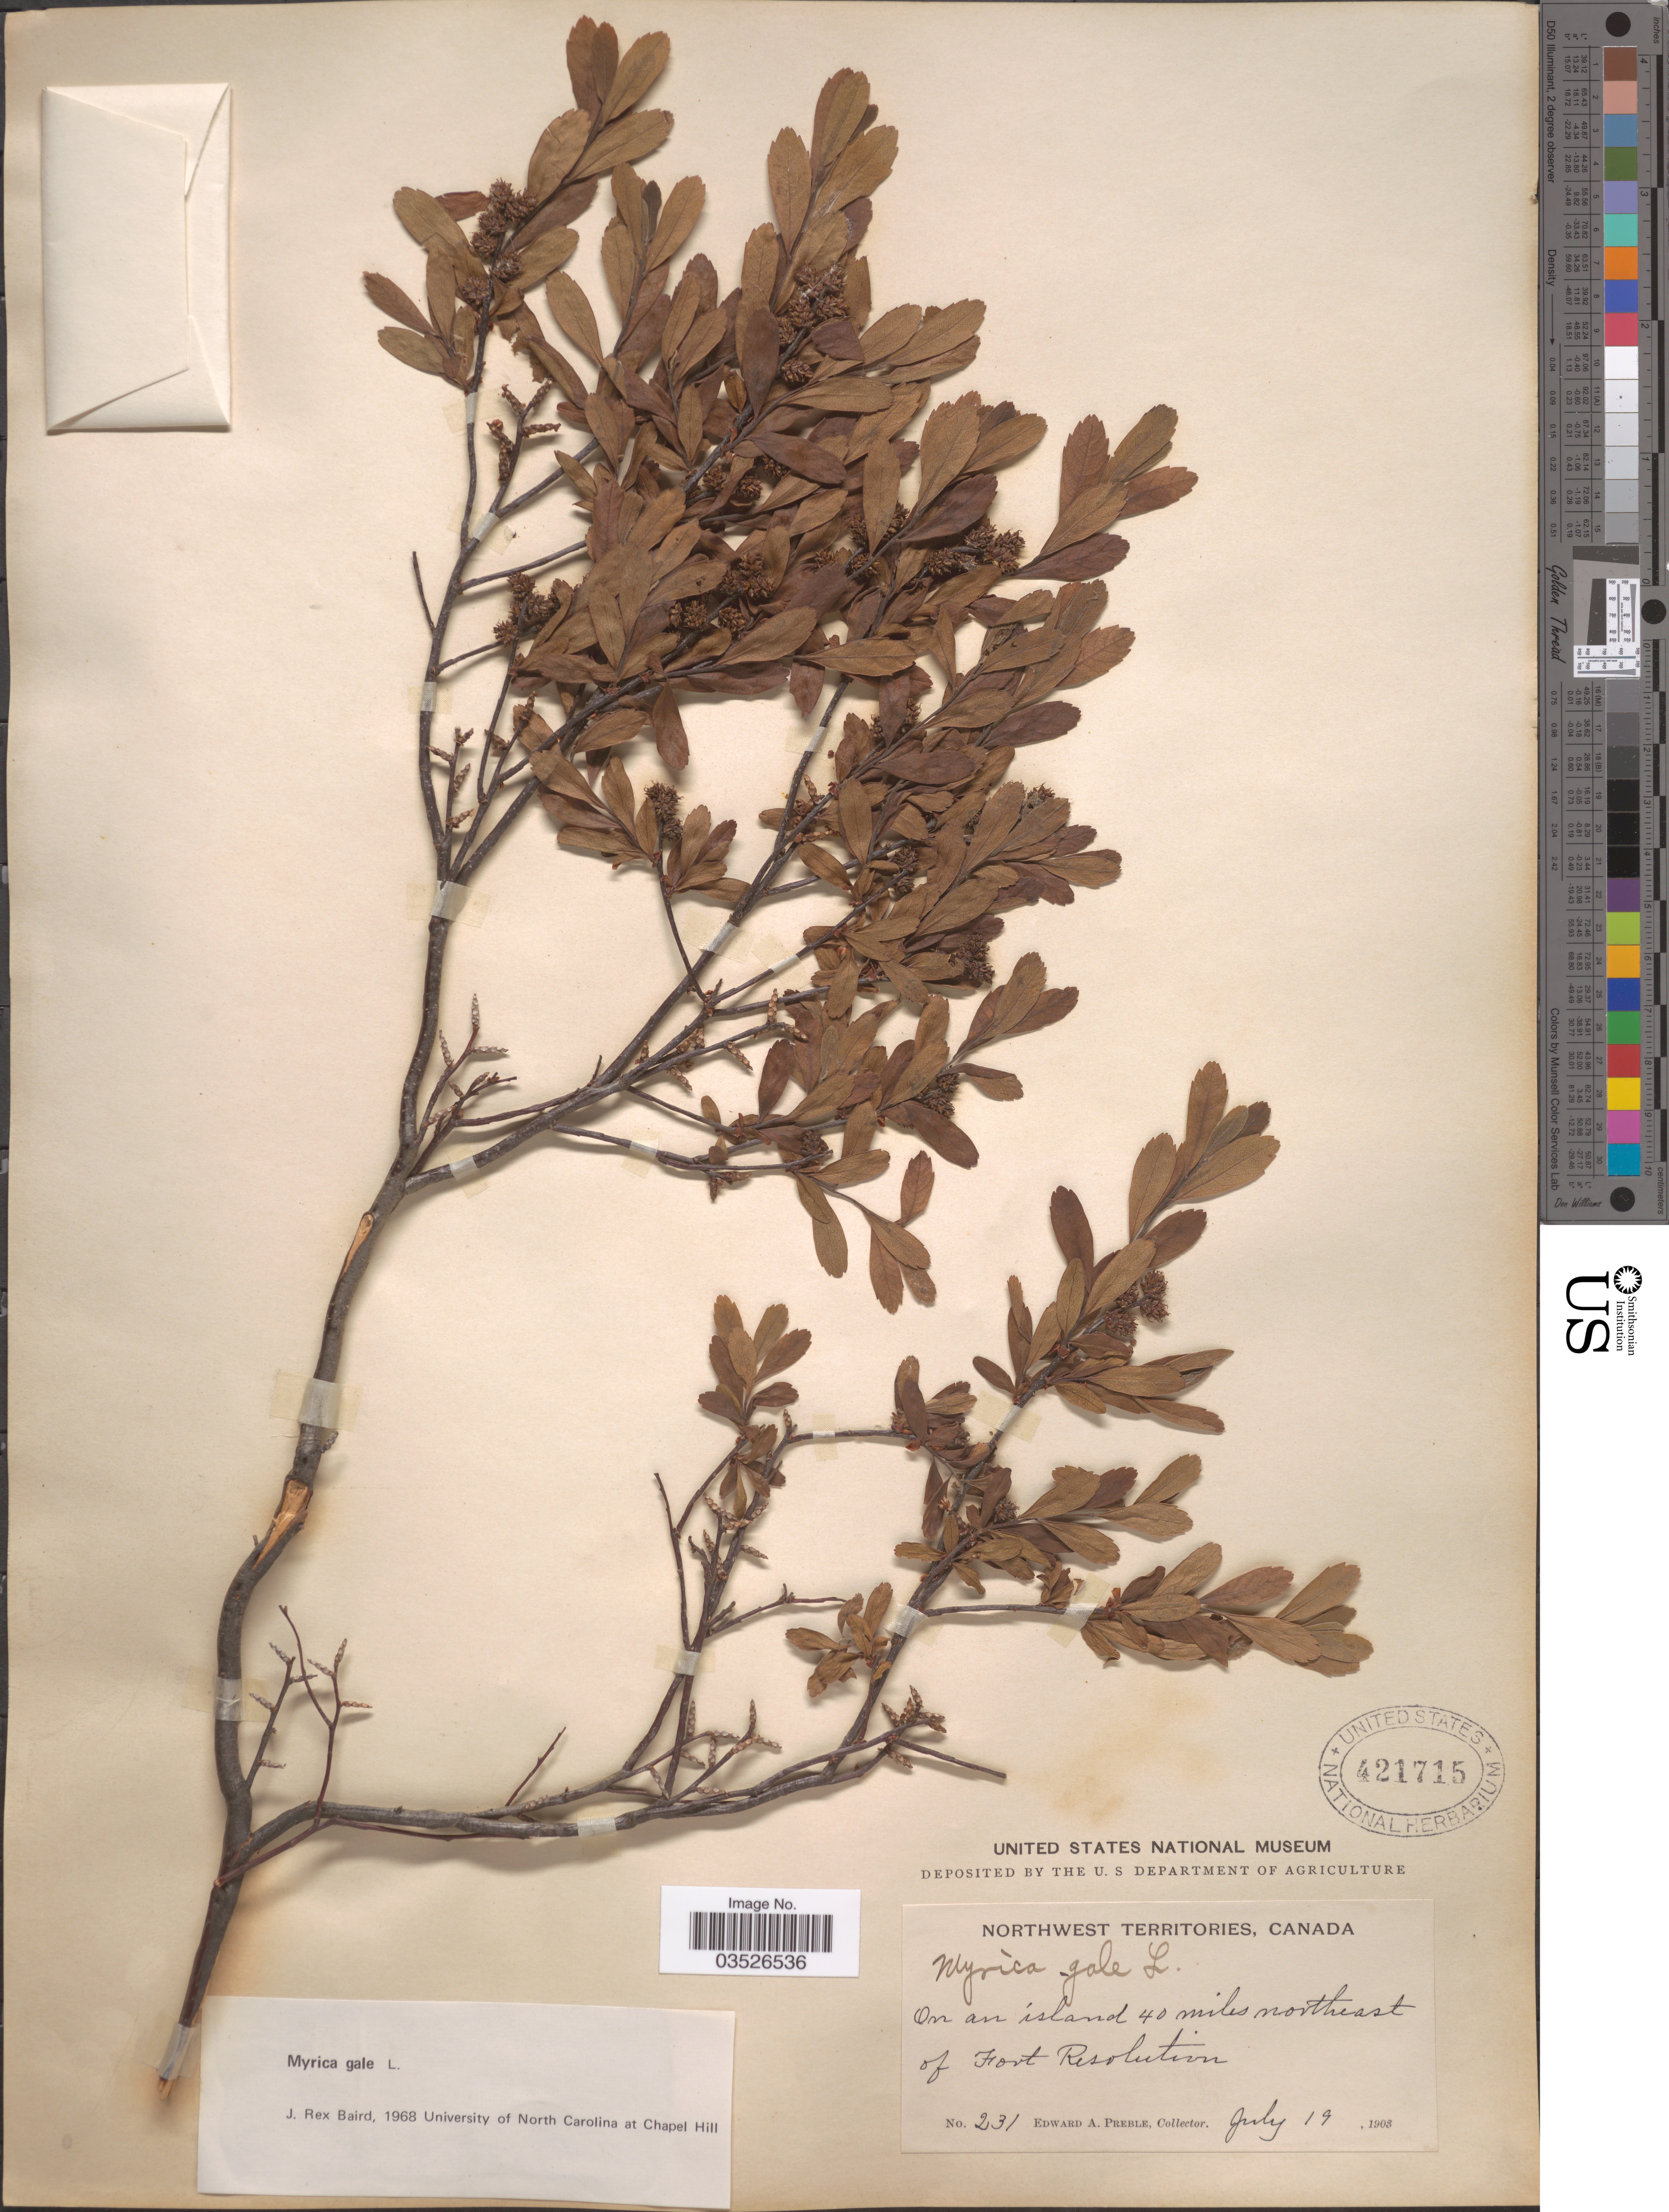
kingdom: Plantae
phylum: Tracheophyta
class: Magnoliopsida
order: Fagales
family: Myricaceae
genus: Myrica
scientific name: Myrica gale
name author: L.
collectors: E. Preble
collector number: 231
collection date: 1903-07-19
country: Canada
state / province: Northwest Territories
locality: On an island 40 miles northeast of Fort Resolution.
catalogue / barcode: US 421715